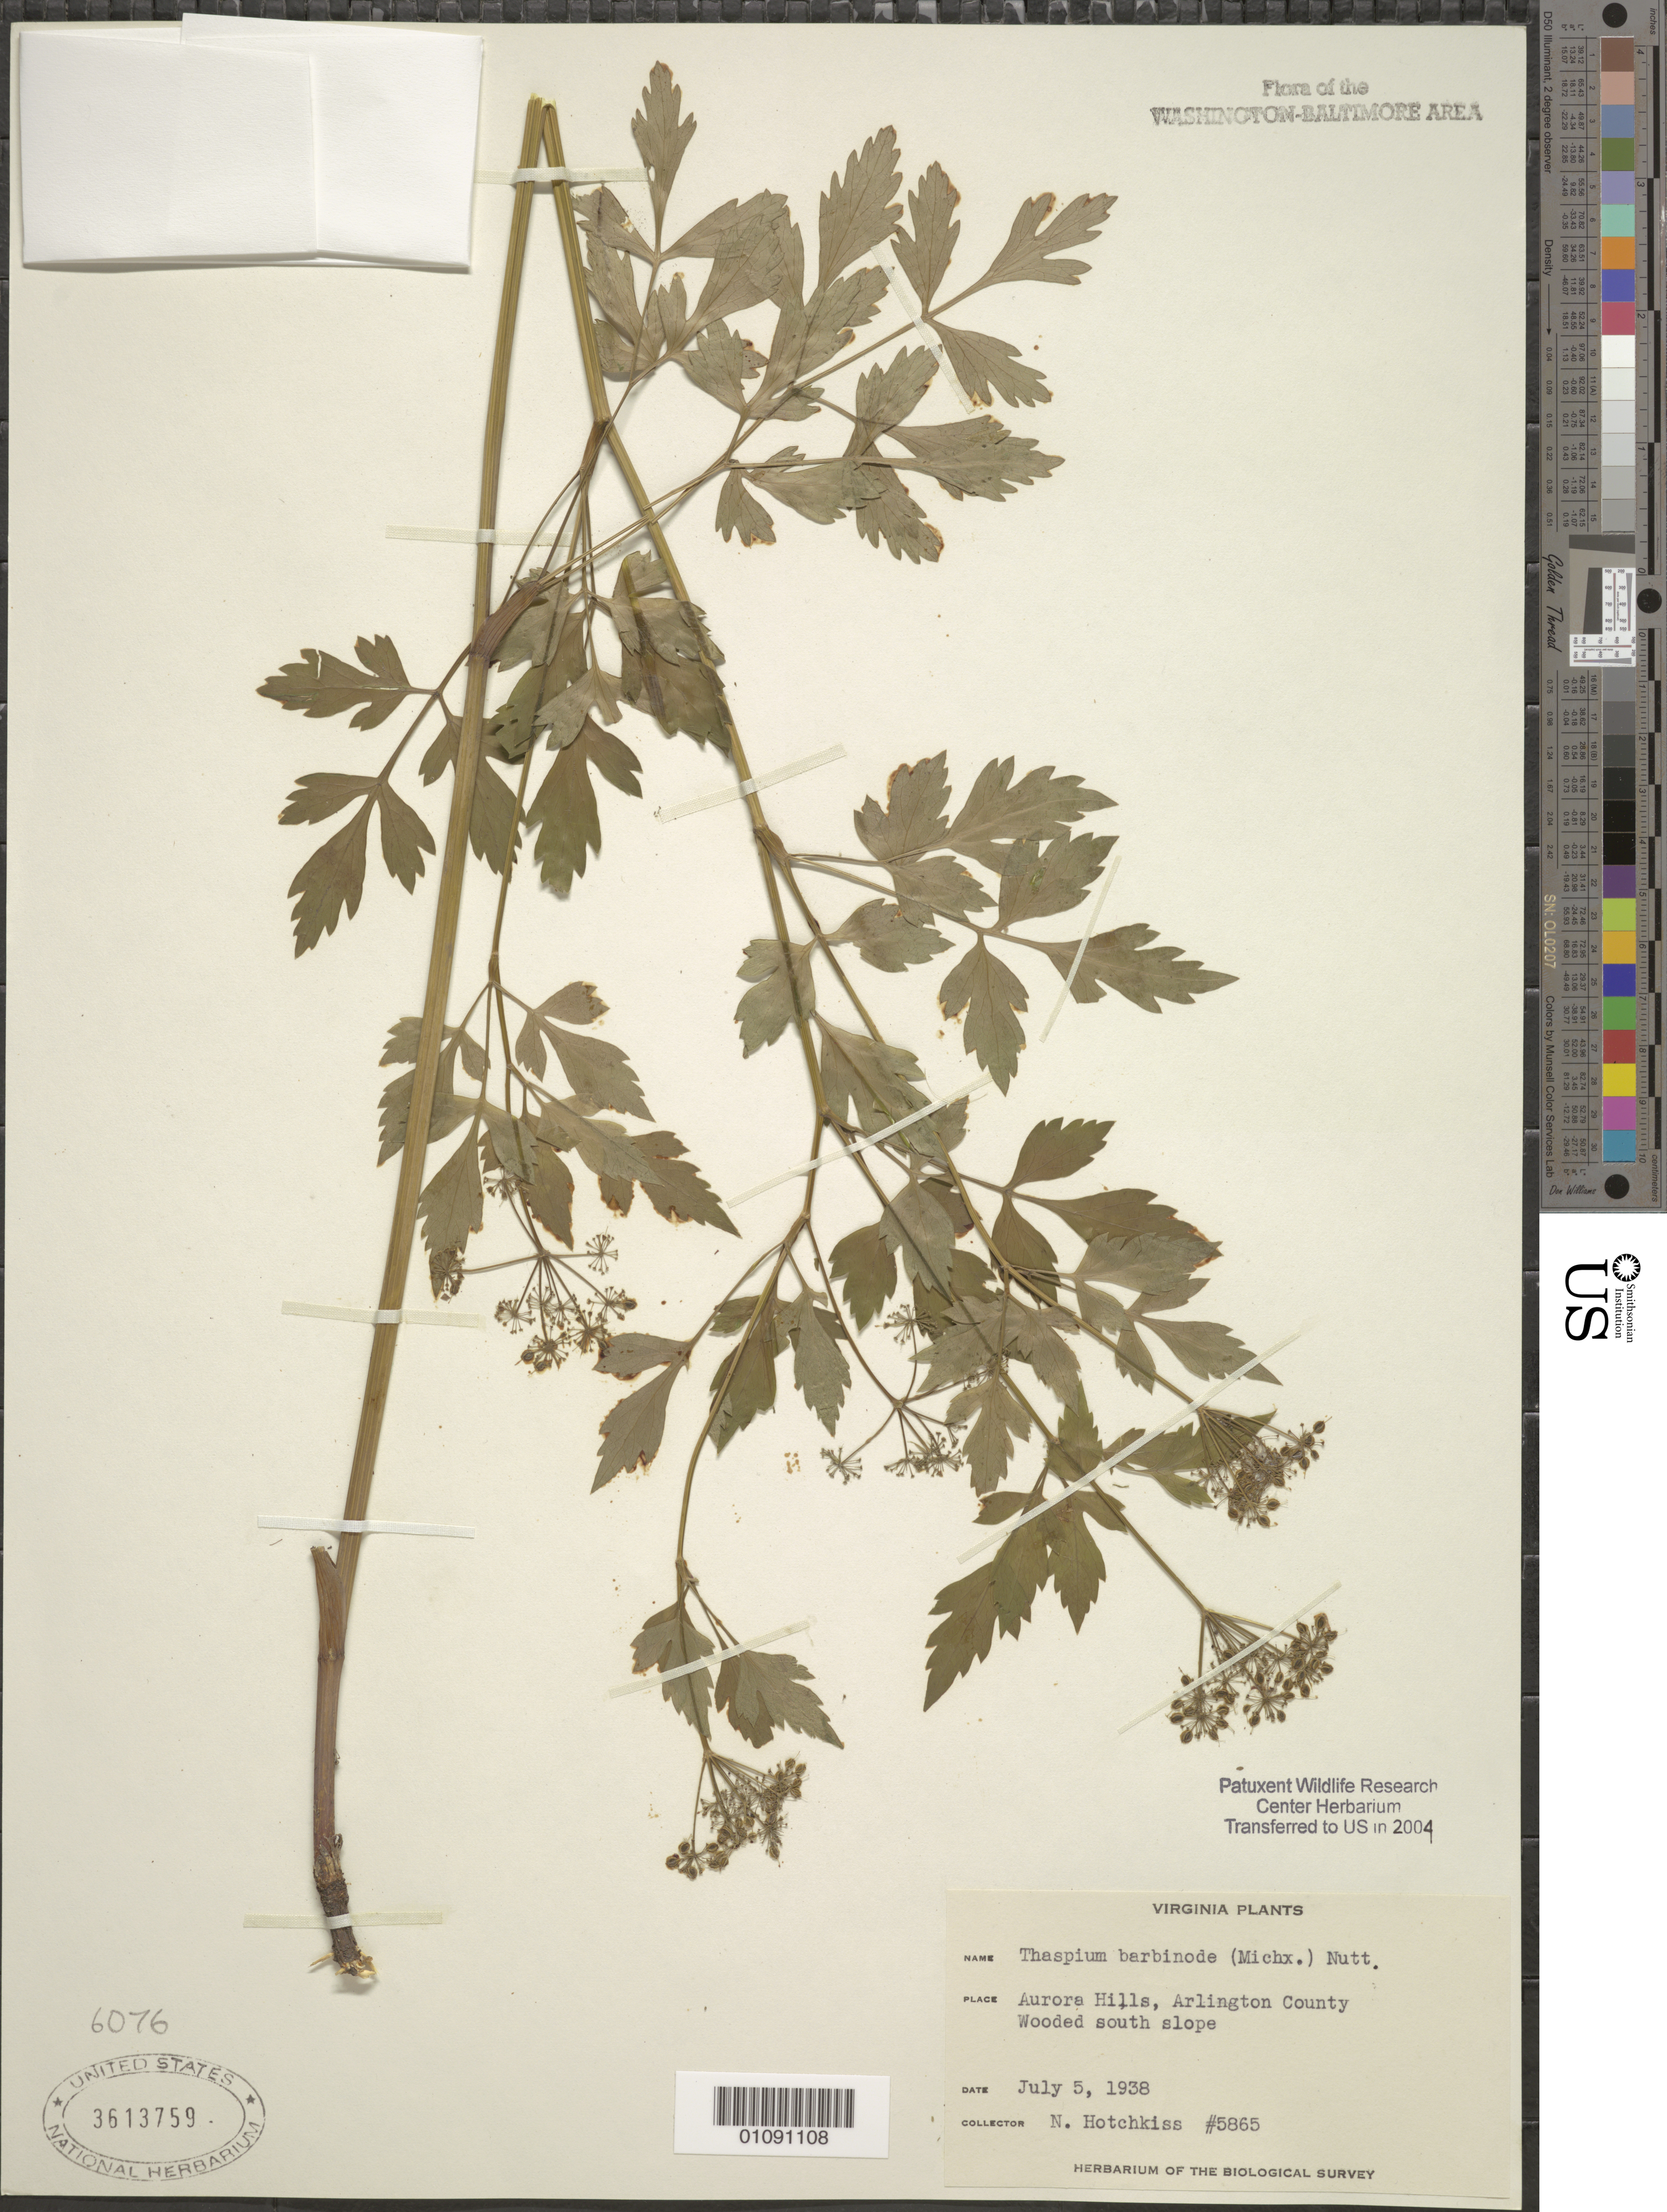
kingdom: Plantae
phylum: Tracheophyta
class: Magnoliopsida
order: Apiales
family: Apiaceae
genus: Thaspium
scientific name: Thaspium barbinode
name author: (Michx.) Nutt.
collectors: N. Hotchkiss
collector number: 5865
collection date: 1938-07-05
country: United States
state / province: Virginia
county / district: Arlington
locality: Aurora Hills.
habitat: Wooded S. slope.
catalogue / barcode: US 3613759